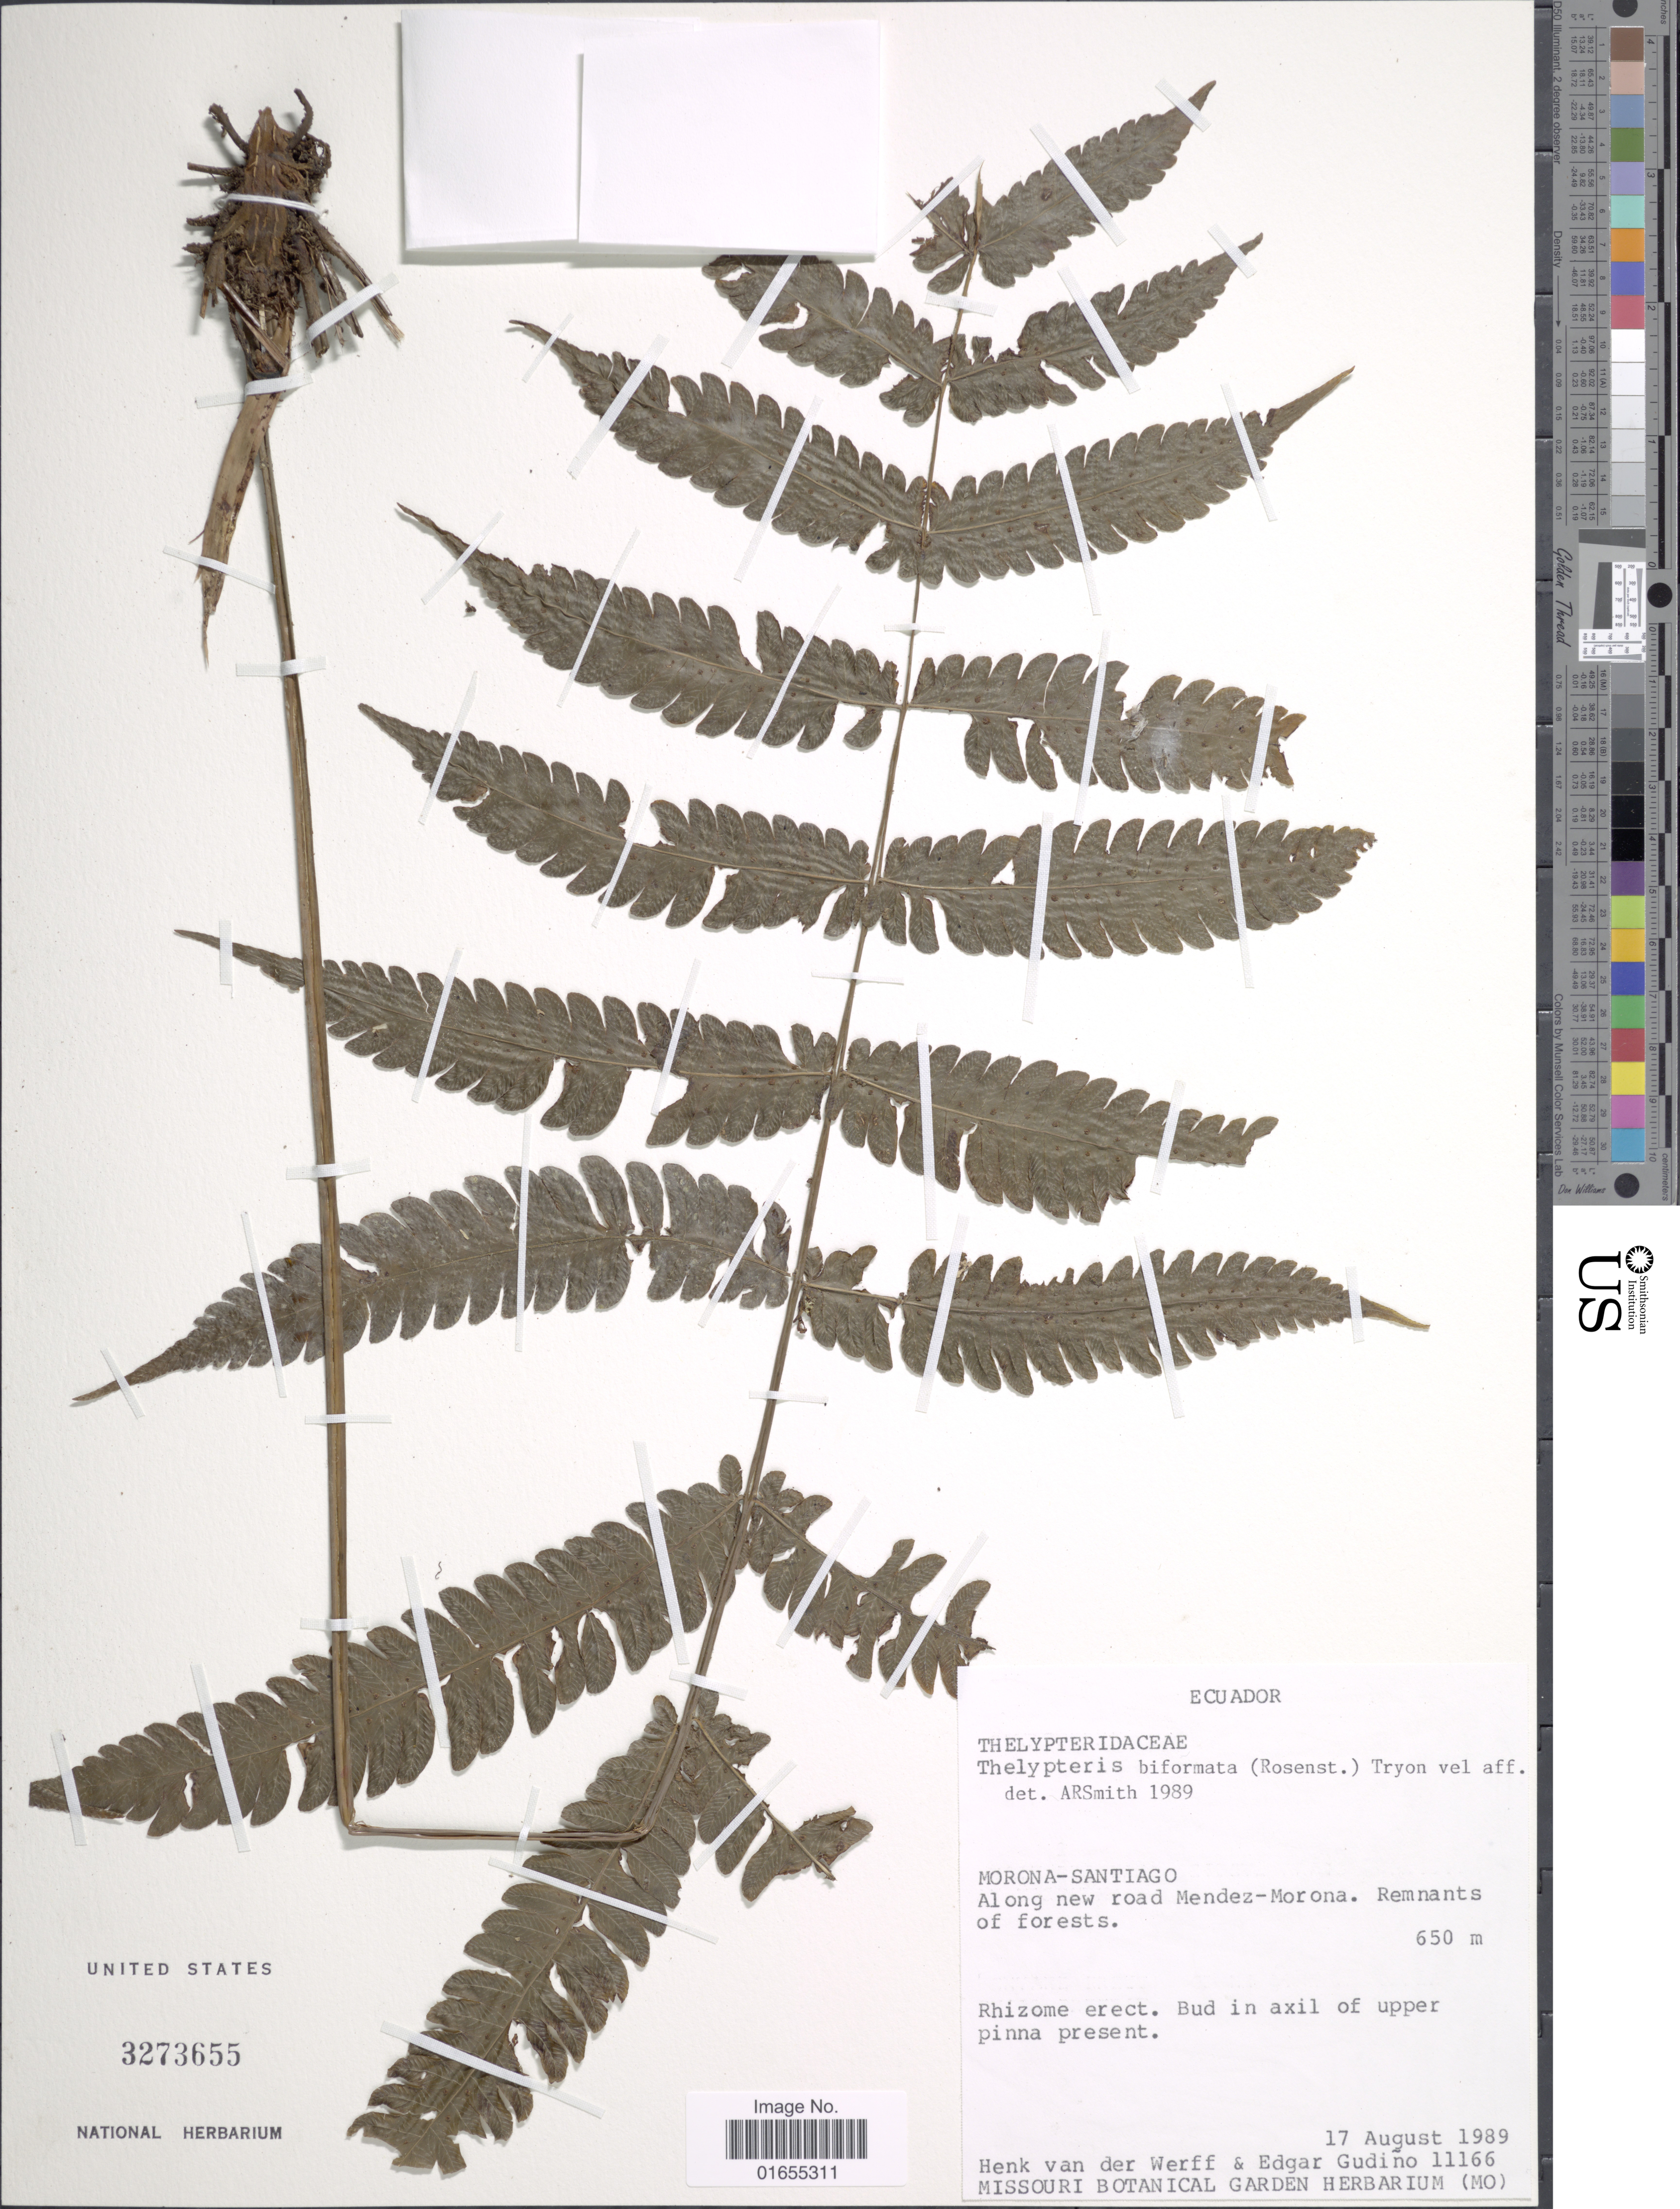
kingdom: Plantae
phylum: Tracheophyta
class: Polypodiopsida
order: Polypodiales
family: Thelypteridaceae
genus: Goniopteris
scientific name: Goniopteris biformata (Rosenst.) comb. nov., ined 2015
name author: (Rosenst.)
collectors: H. van der Werff & E. Gudiño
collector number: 11166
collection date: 1989-08-17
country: Ecuador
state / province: Morona-Santiago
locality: Along new road Mendez-Morona, remnants of forests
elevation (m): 650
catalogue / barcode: US 3273655